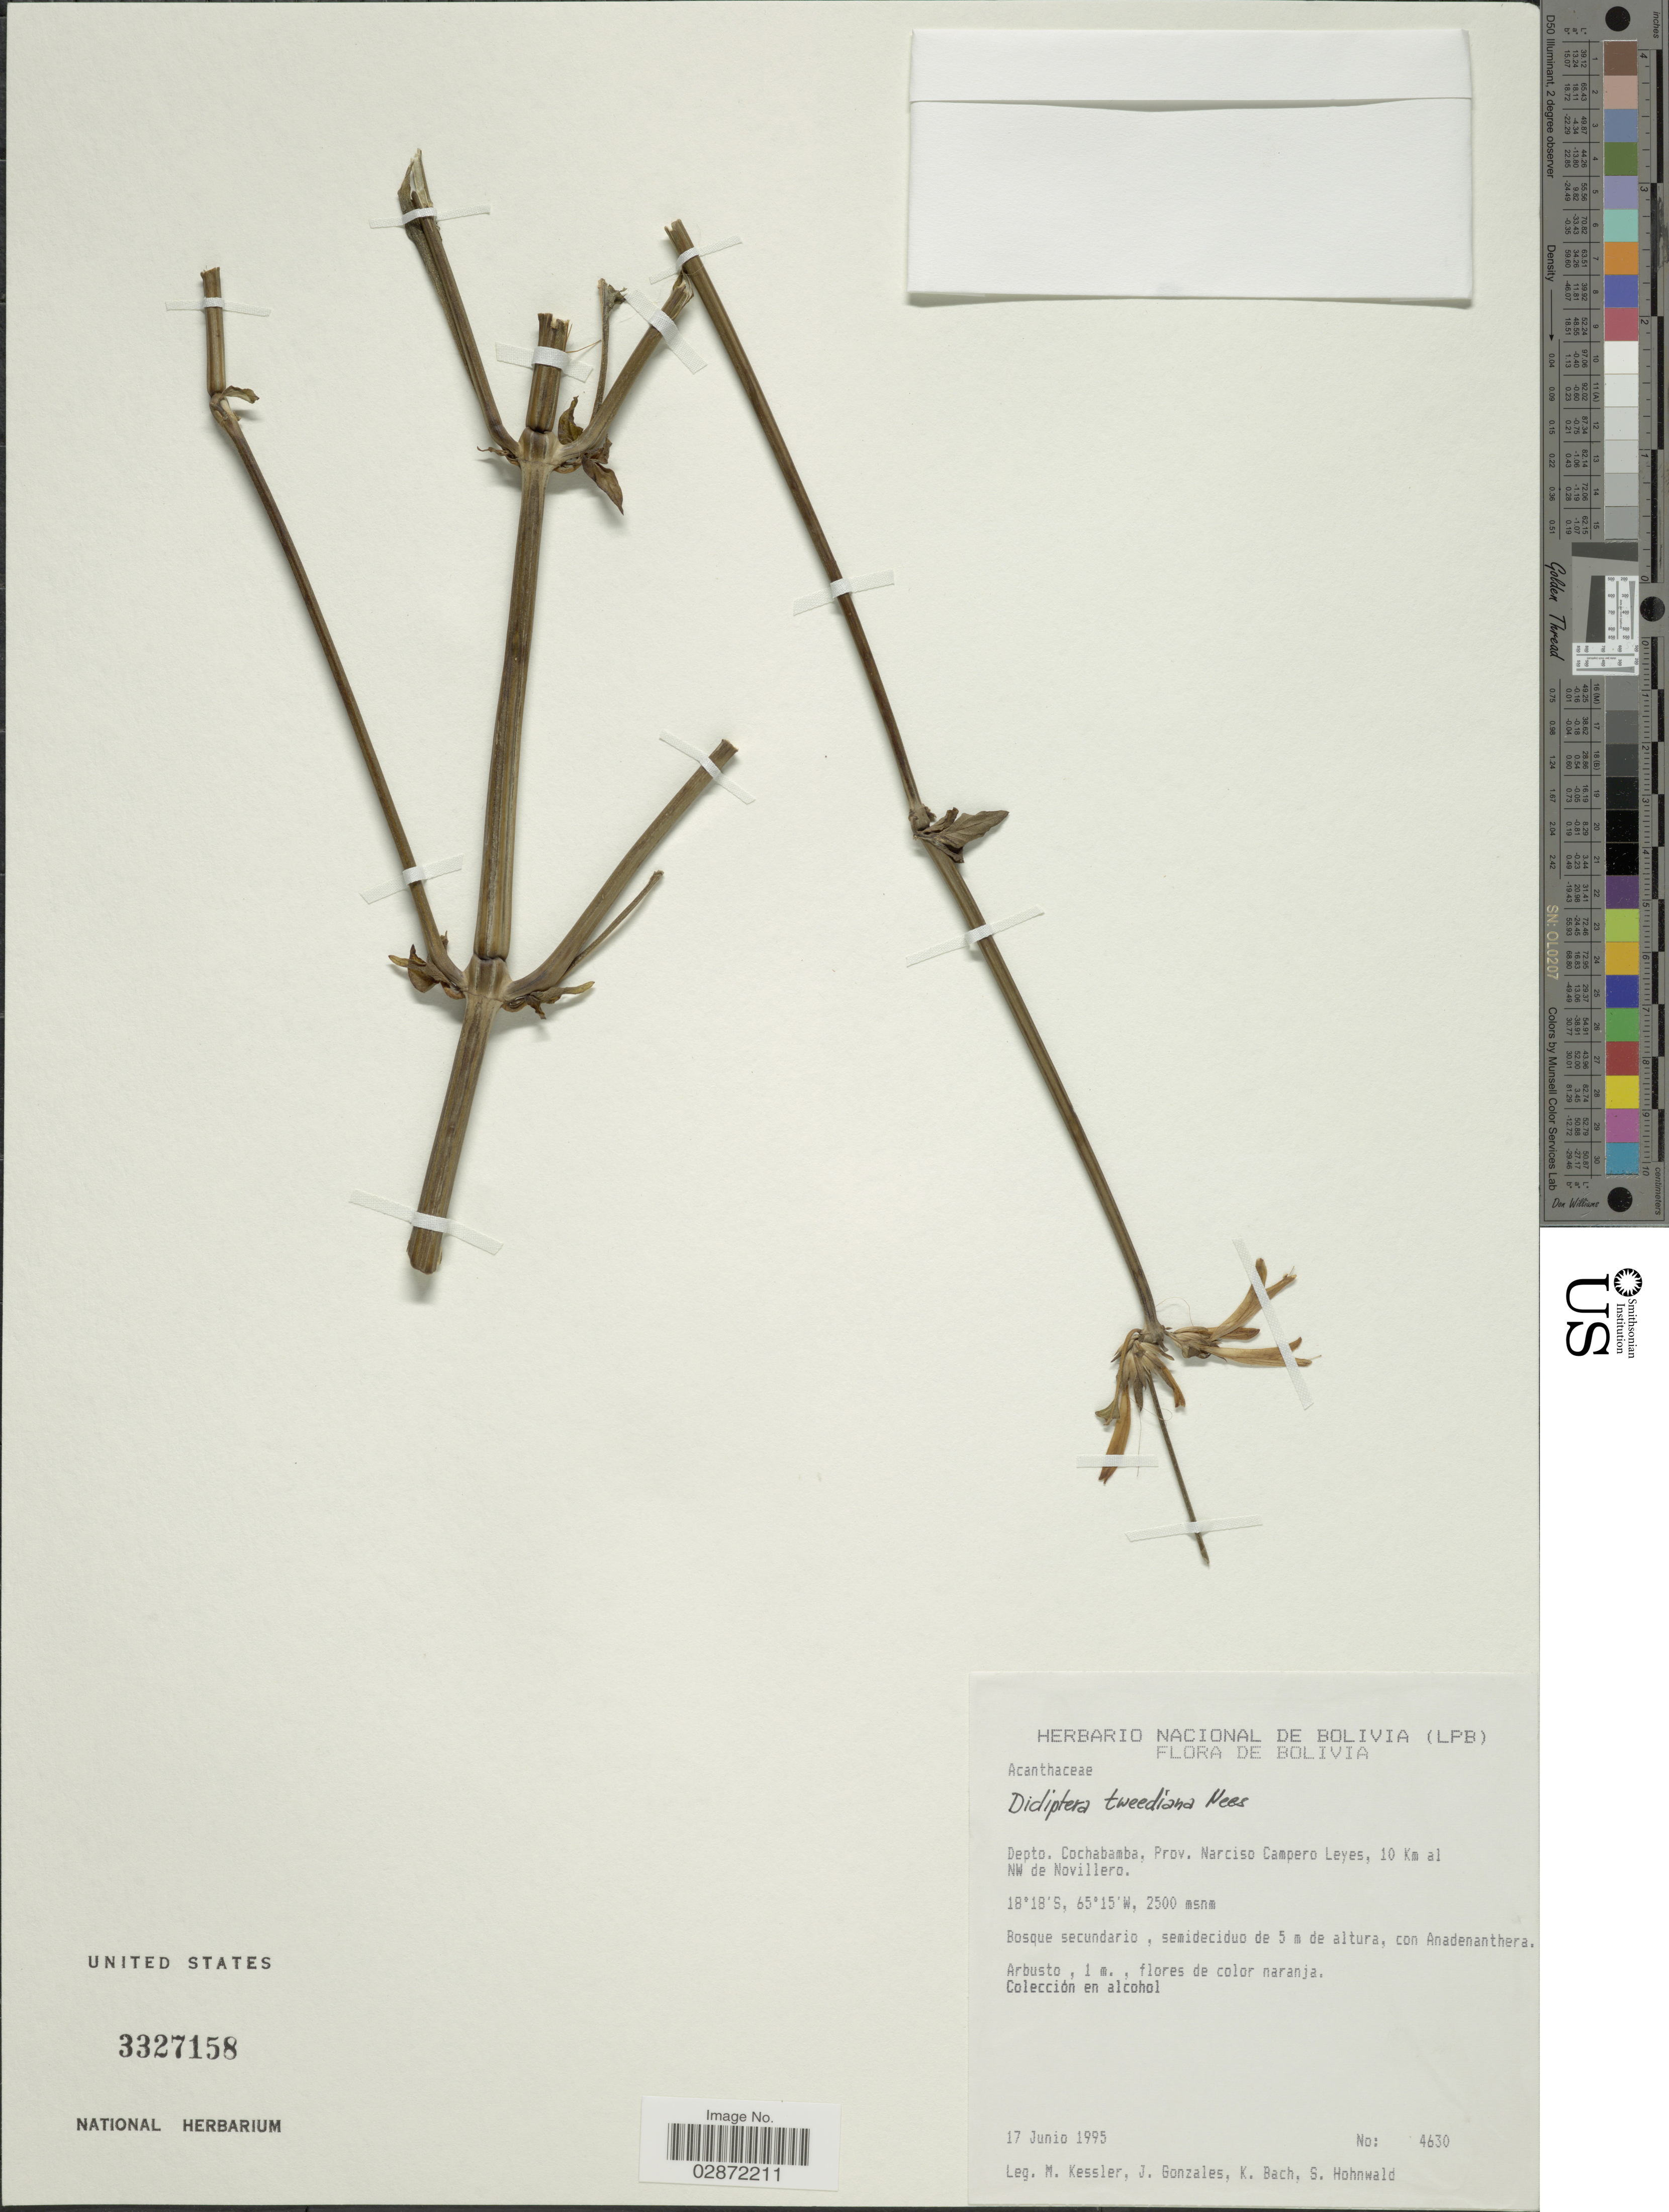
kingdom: Plantae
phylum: Tracheophyta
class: Magnoliopsida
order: Lamiales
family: Acanthaceae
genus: Dicliptera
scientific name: Dicliptera squarrosa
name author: Nees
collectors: M. Kessler, J. Gonzales, K. Bach & S. Hohnwald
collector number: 4630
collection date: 1995-06-17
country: Bolivia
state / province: Cochabamba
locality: Depto. Cochabamba, Prov. Narciso Campero Leyes, 10 Km al NW de Novillero.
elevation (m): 2500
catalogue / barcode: US 3327158